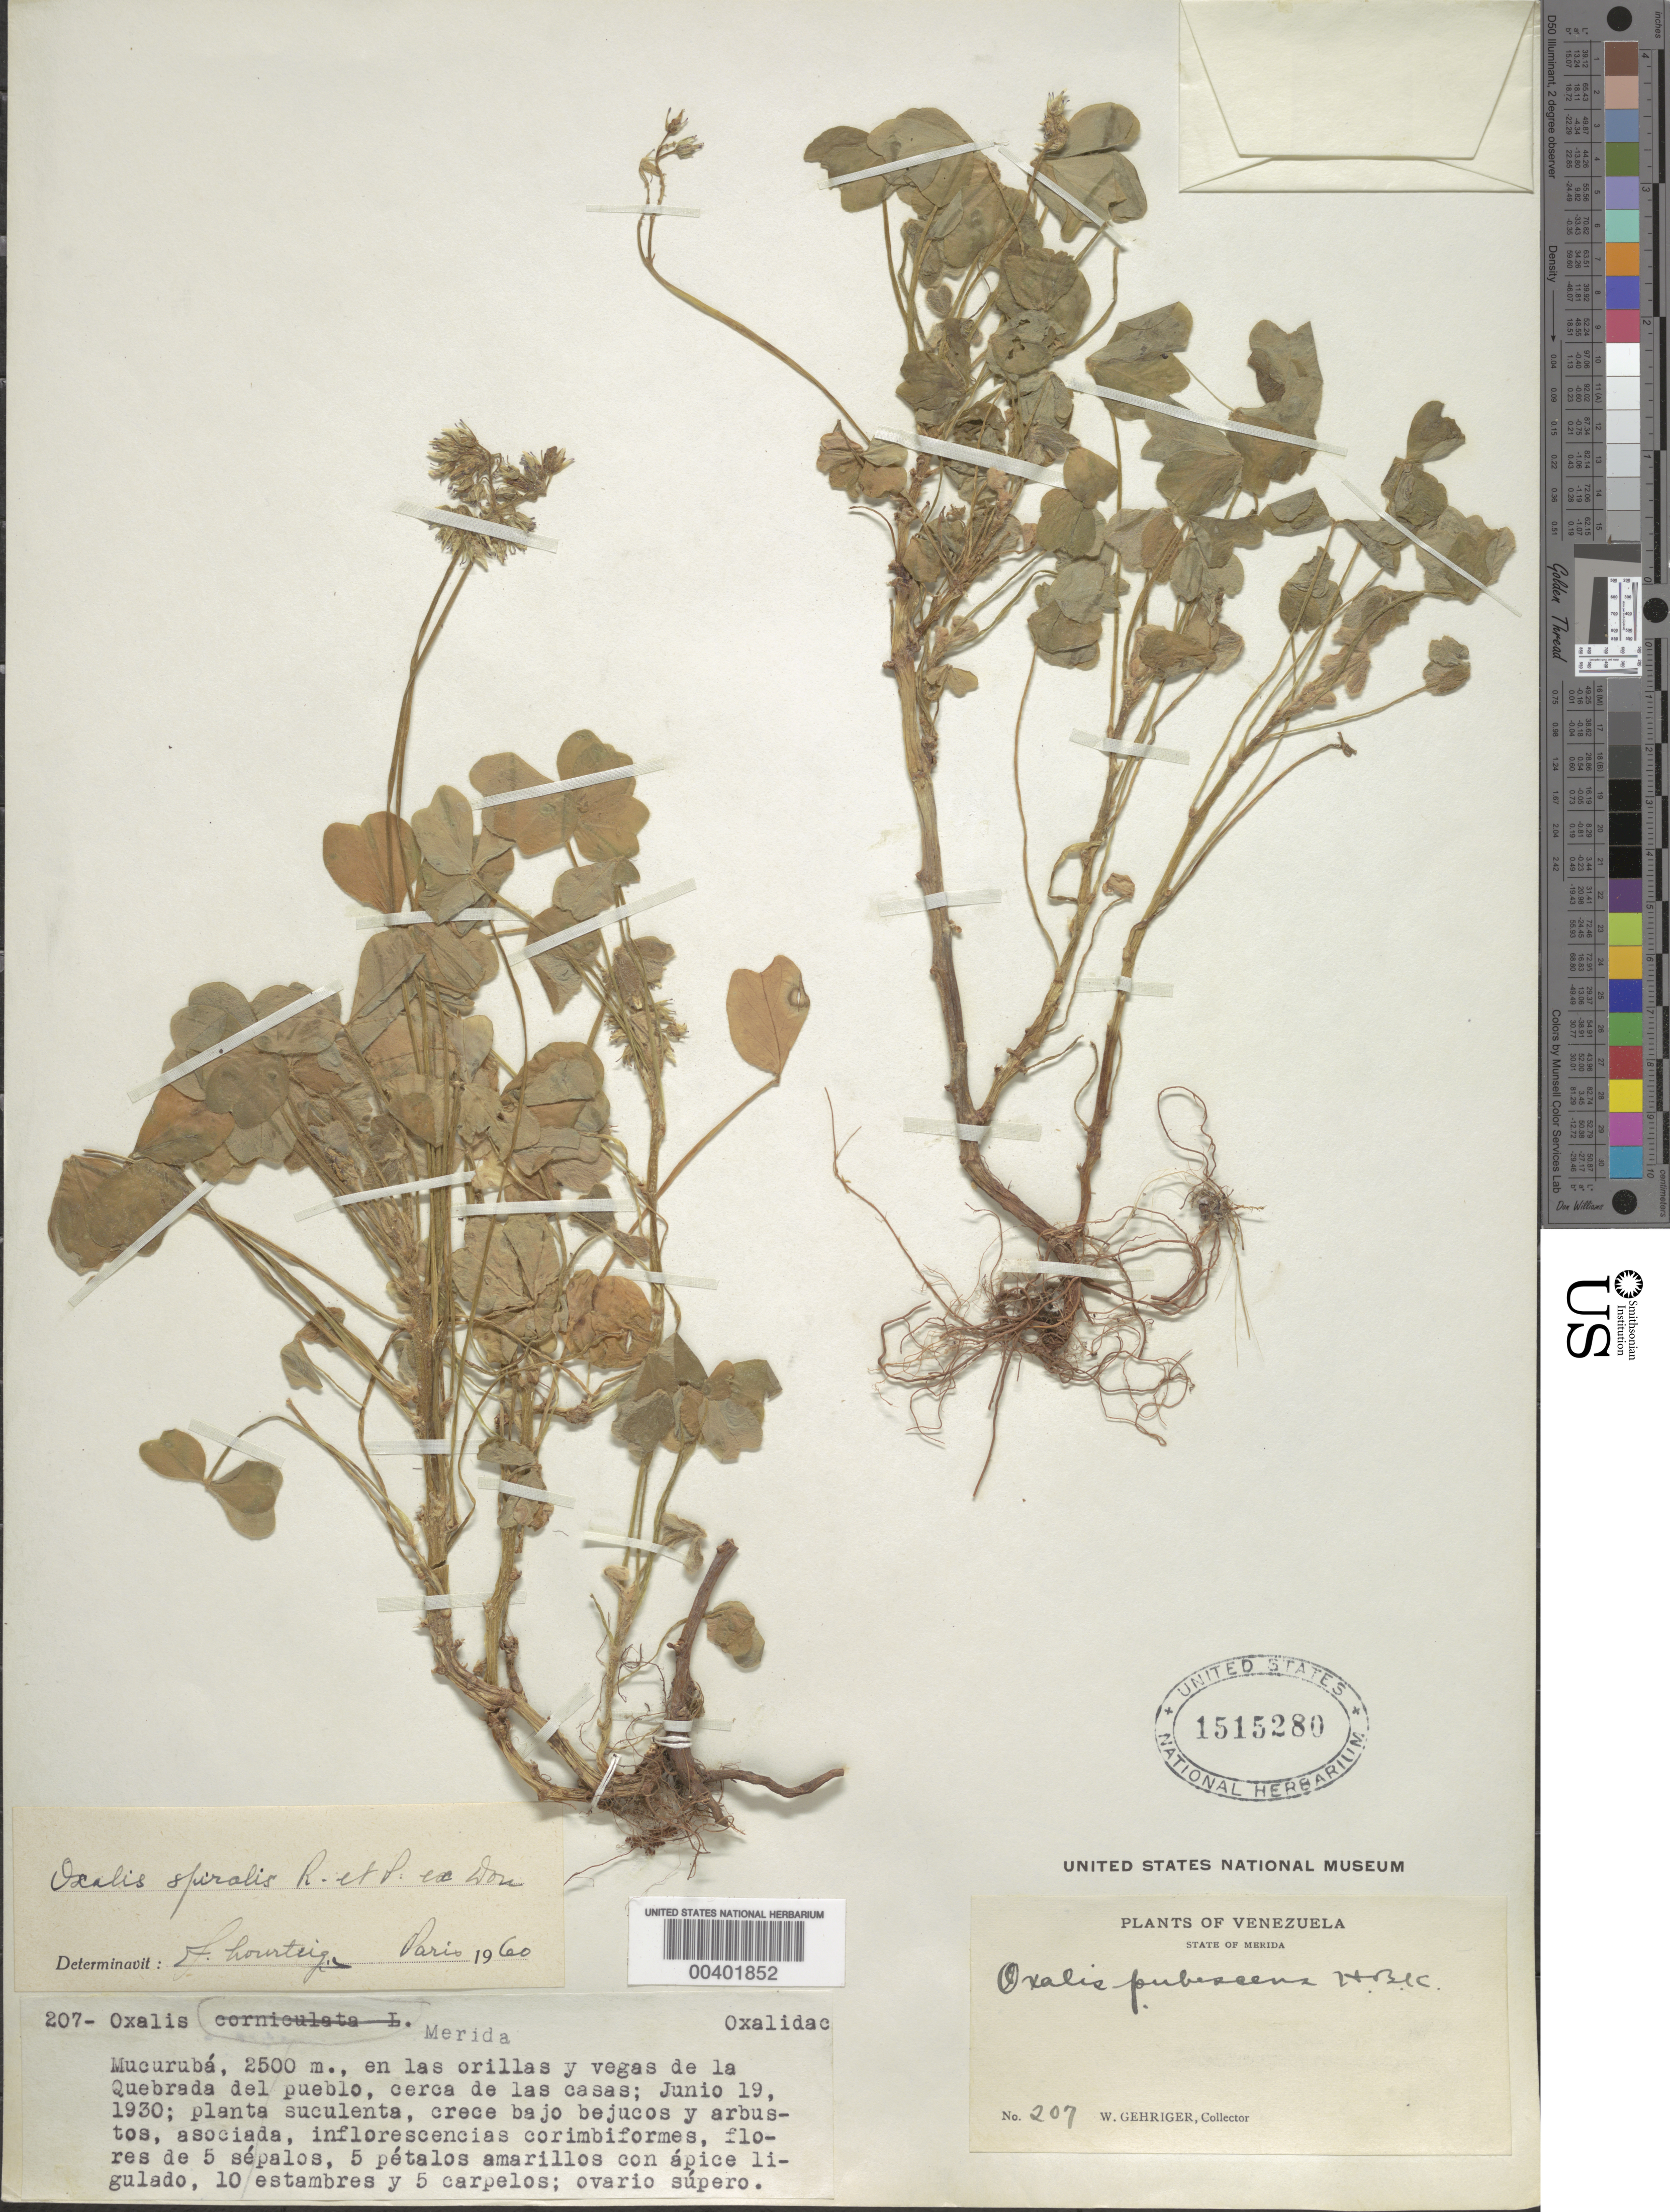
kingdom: Plantae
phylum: Tracheophyta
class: Magnoliopsida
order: Oxalidales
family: Oxalidaceae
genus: Oxalis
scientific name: Oxalis spiralis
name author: Ruiz & Pav. ex G. Don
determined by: Lourteig, A.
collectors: W. Gehriger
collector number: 207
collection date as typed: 19 Jun 1930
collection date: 1930-06-19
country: Venezuela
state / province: Mérida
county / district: Rangel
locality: Mucurubá Mucuruba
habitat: En las orillas y vegas de la Quebrada del pueblo, cerca de las casas.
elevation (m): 2500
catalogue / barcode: US 1515280